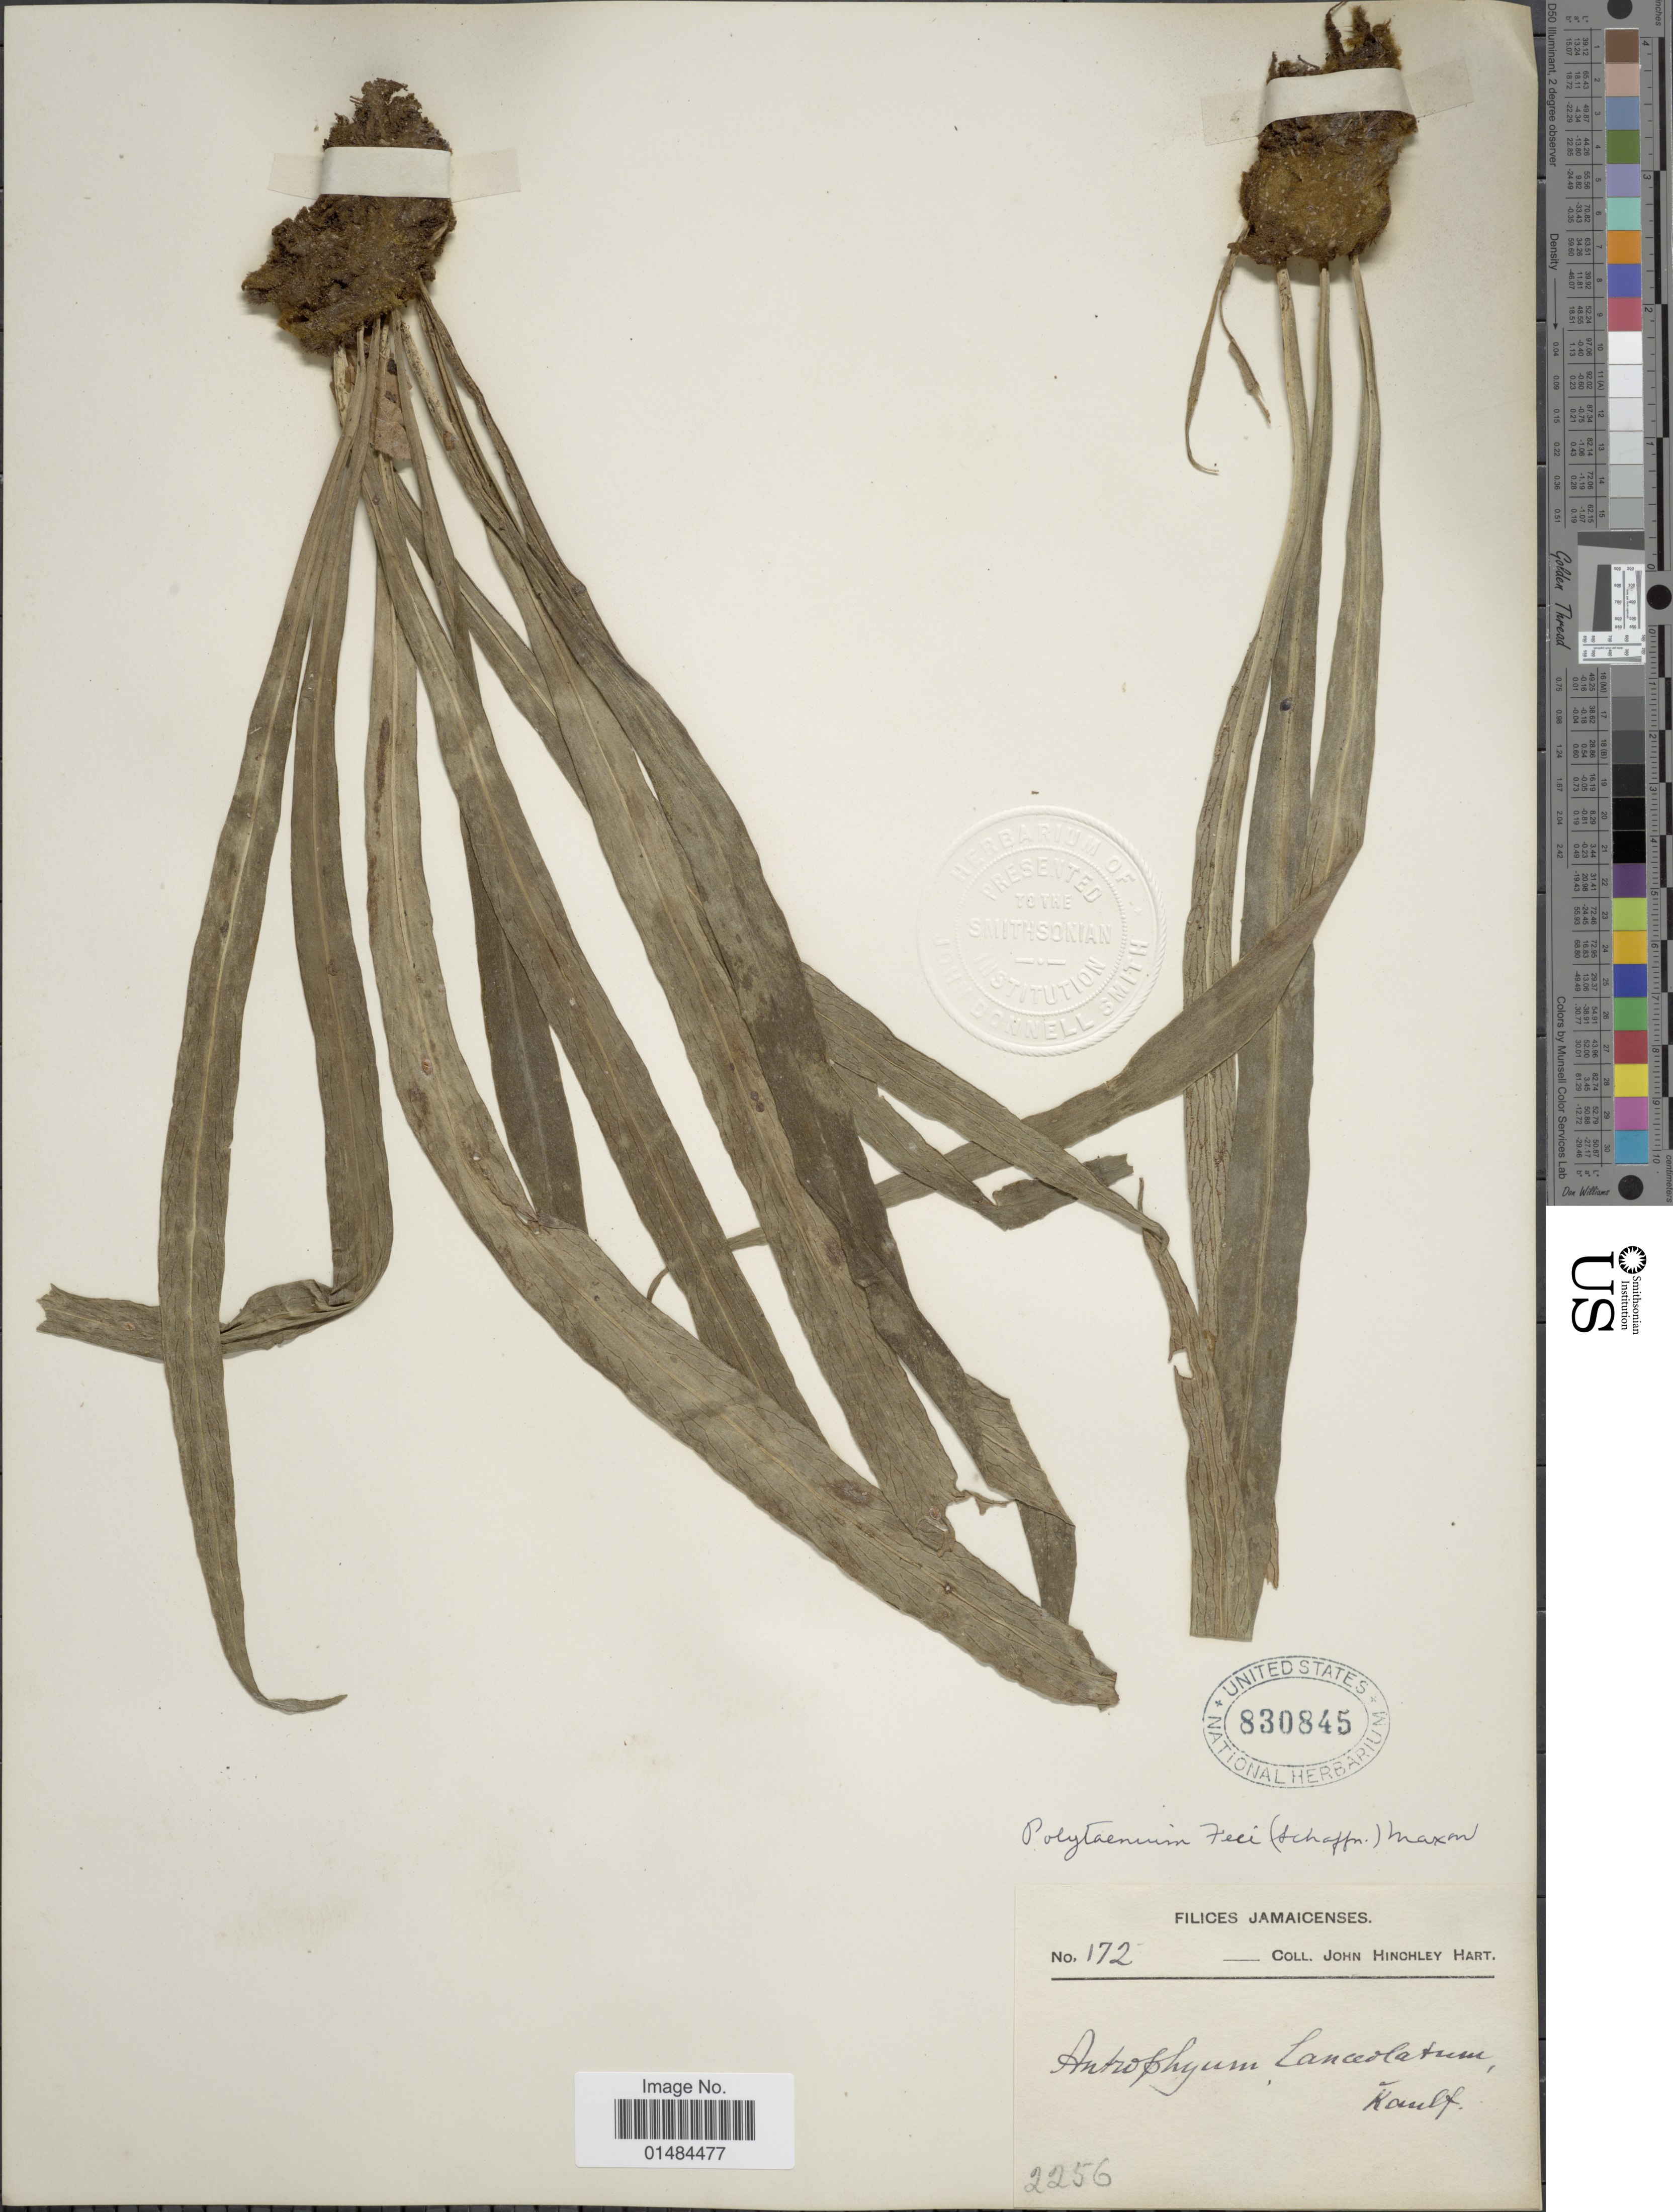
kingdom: Plantae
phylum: Tracheophyta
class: Polypodiopsida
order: Polypodiales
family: Pteridaceae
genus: Polytaenium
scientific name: Polytaenium lanceolatum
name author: (L.) Desv.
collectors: J. H. Hart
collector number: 172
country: Jamaica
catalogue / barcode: US 830845